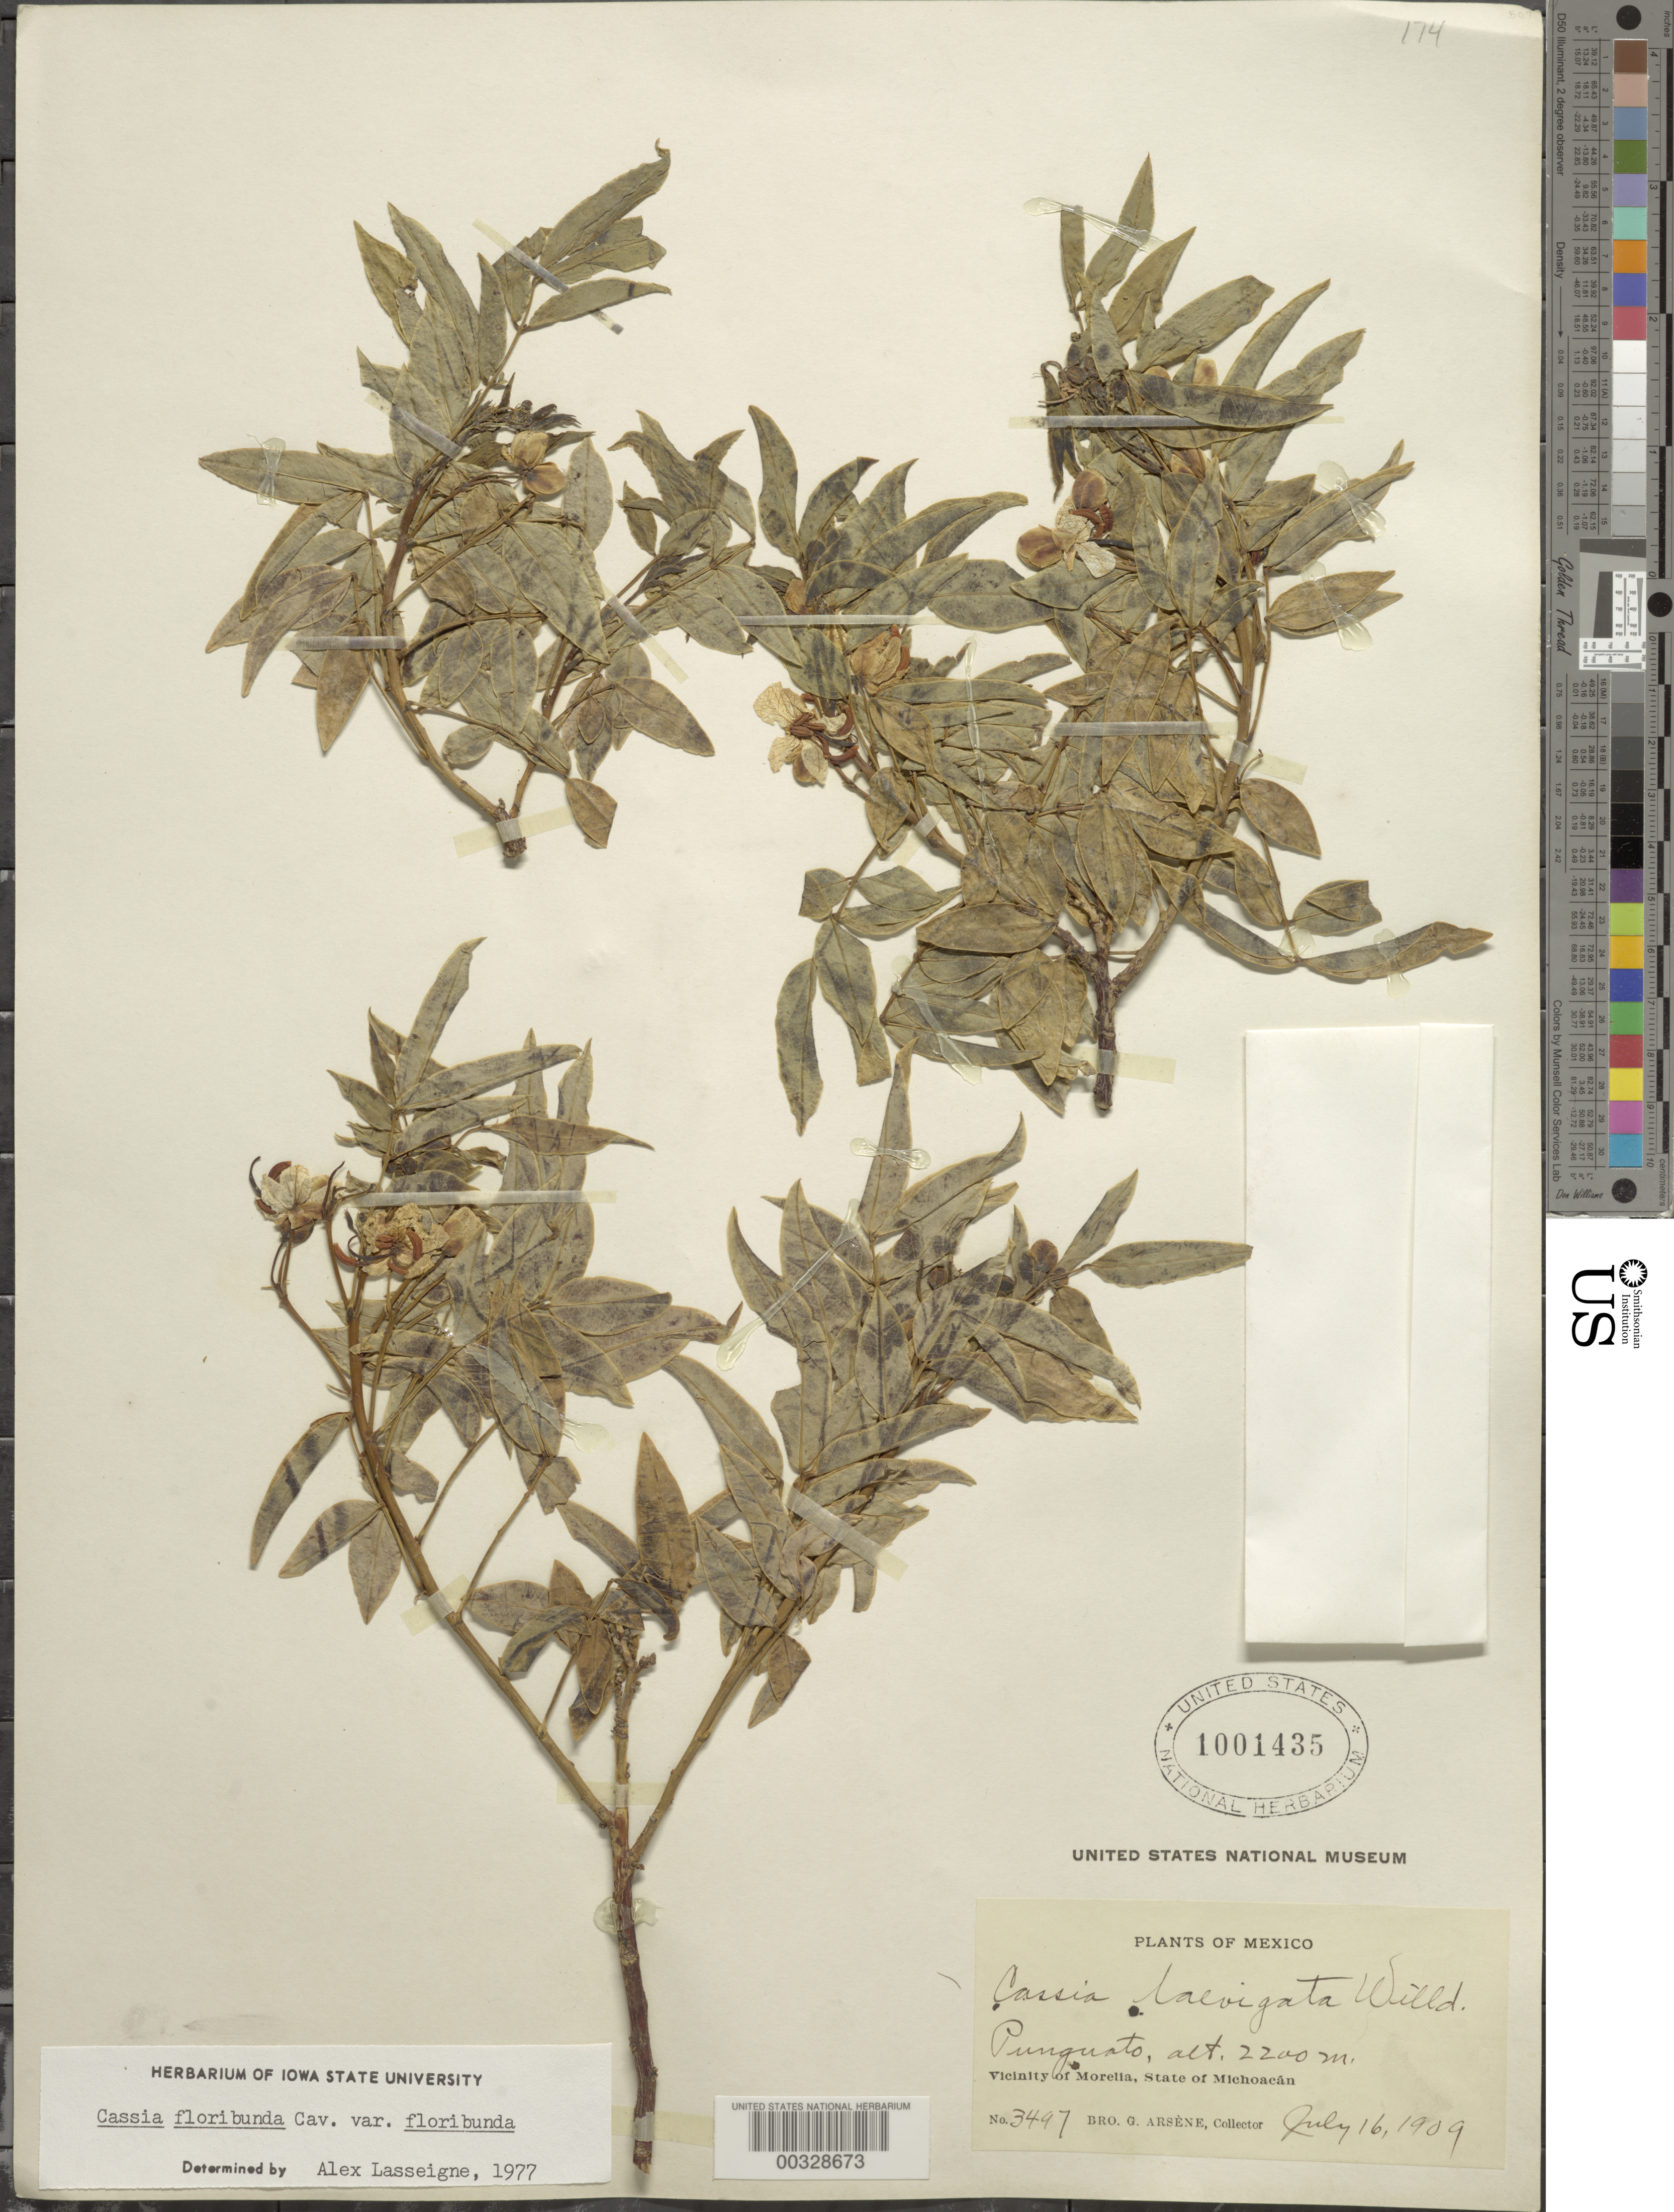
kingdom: Plantae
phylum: Tracheophyta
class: Magnoliopsida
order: Fabales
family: Fabaceae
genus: Senna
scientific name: Senna x floribunda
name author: (Cav.) H.S. Irwin & Barneby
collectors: Bro. G. Arsène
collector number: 3497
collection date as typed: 16 Jul 1909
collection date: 1909-07-16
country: Mexico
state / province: Michoacán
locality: Punguato, vicinity of Morelia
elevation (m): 2200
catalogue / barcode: US 1001435